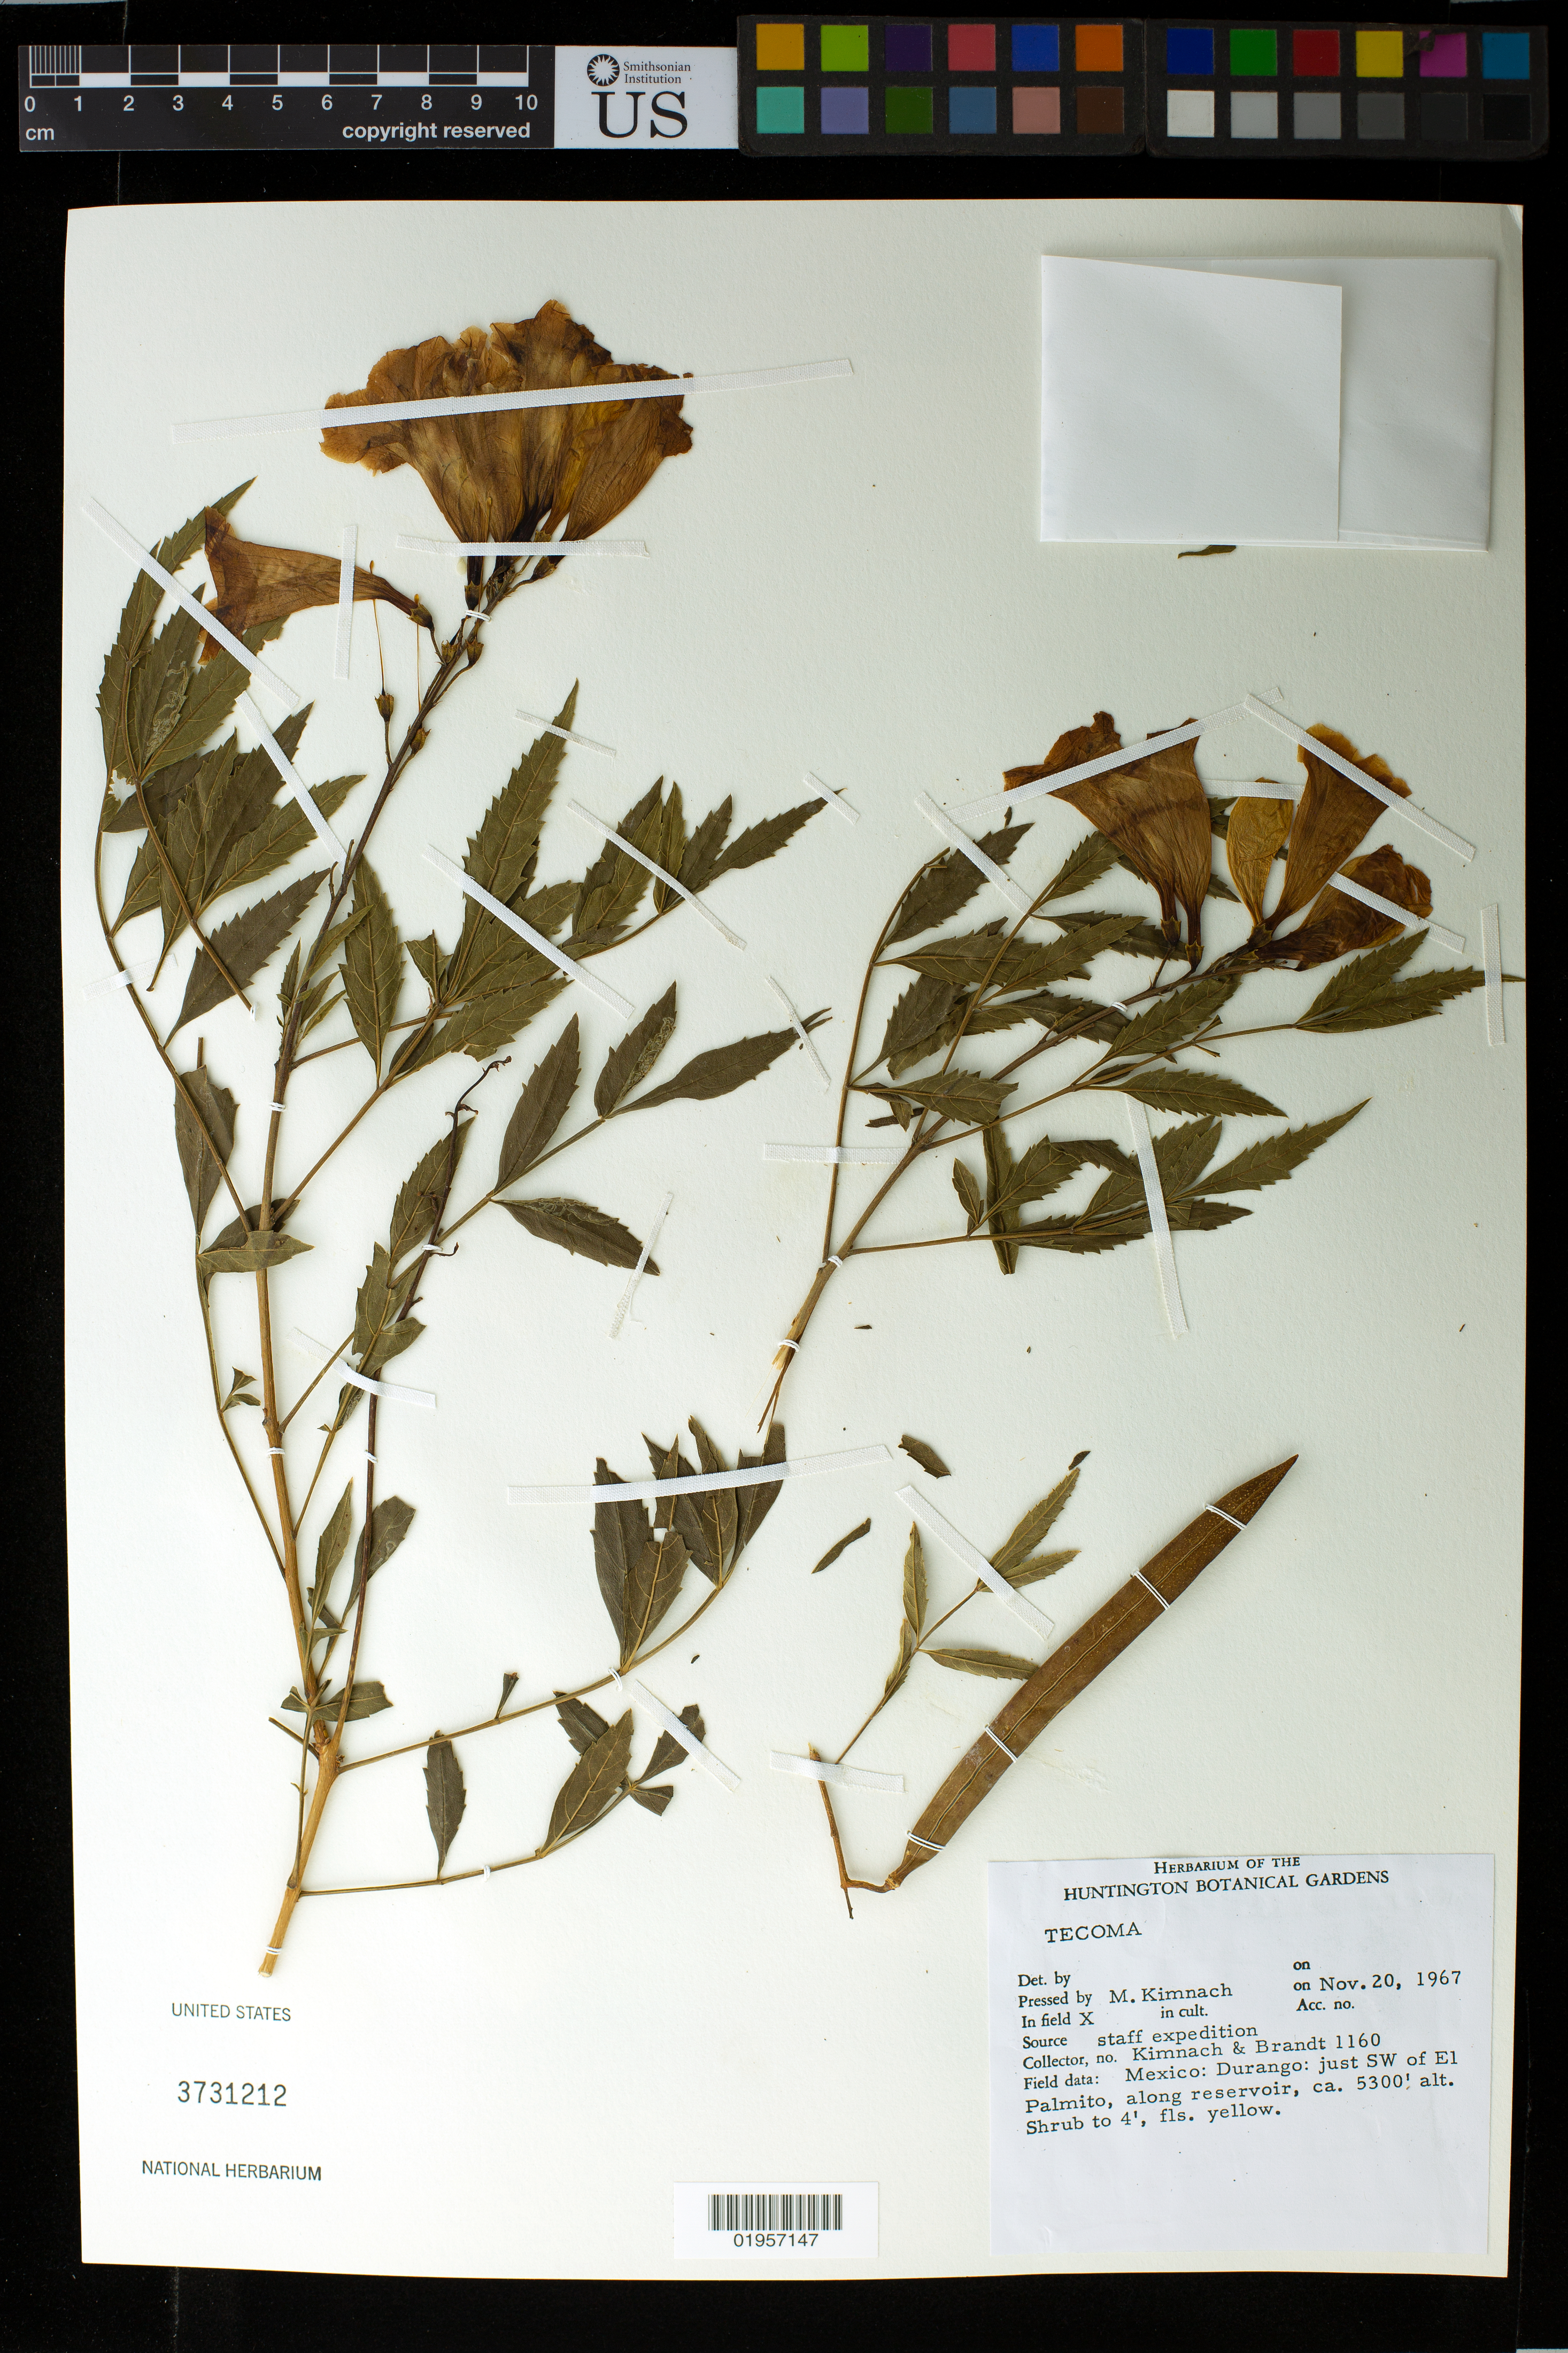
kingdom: Plantae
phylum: Tracheophyta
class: Magnoliopsida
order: Lamiales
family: Bignoniaceae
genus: Tecoma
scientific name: Tecoma stans var. angustata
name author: Rehder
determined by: Strong, Mark T., (BOT), Smithsonian Institution - National Museum of Natural History (UNITED STATES)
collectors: M. W. Kimnach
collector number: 1160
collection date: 1967-11-20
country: Mexico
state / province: Durango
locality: Just SW of El Palmito, along reservoir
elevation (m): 1615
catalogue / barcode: US 3731212